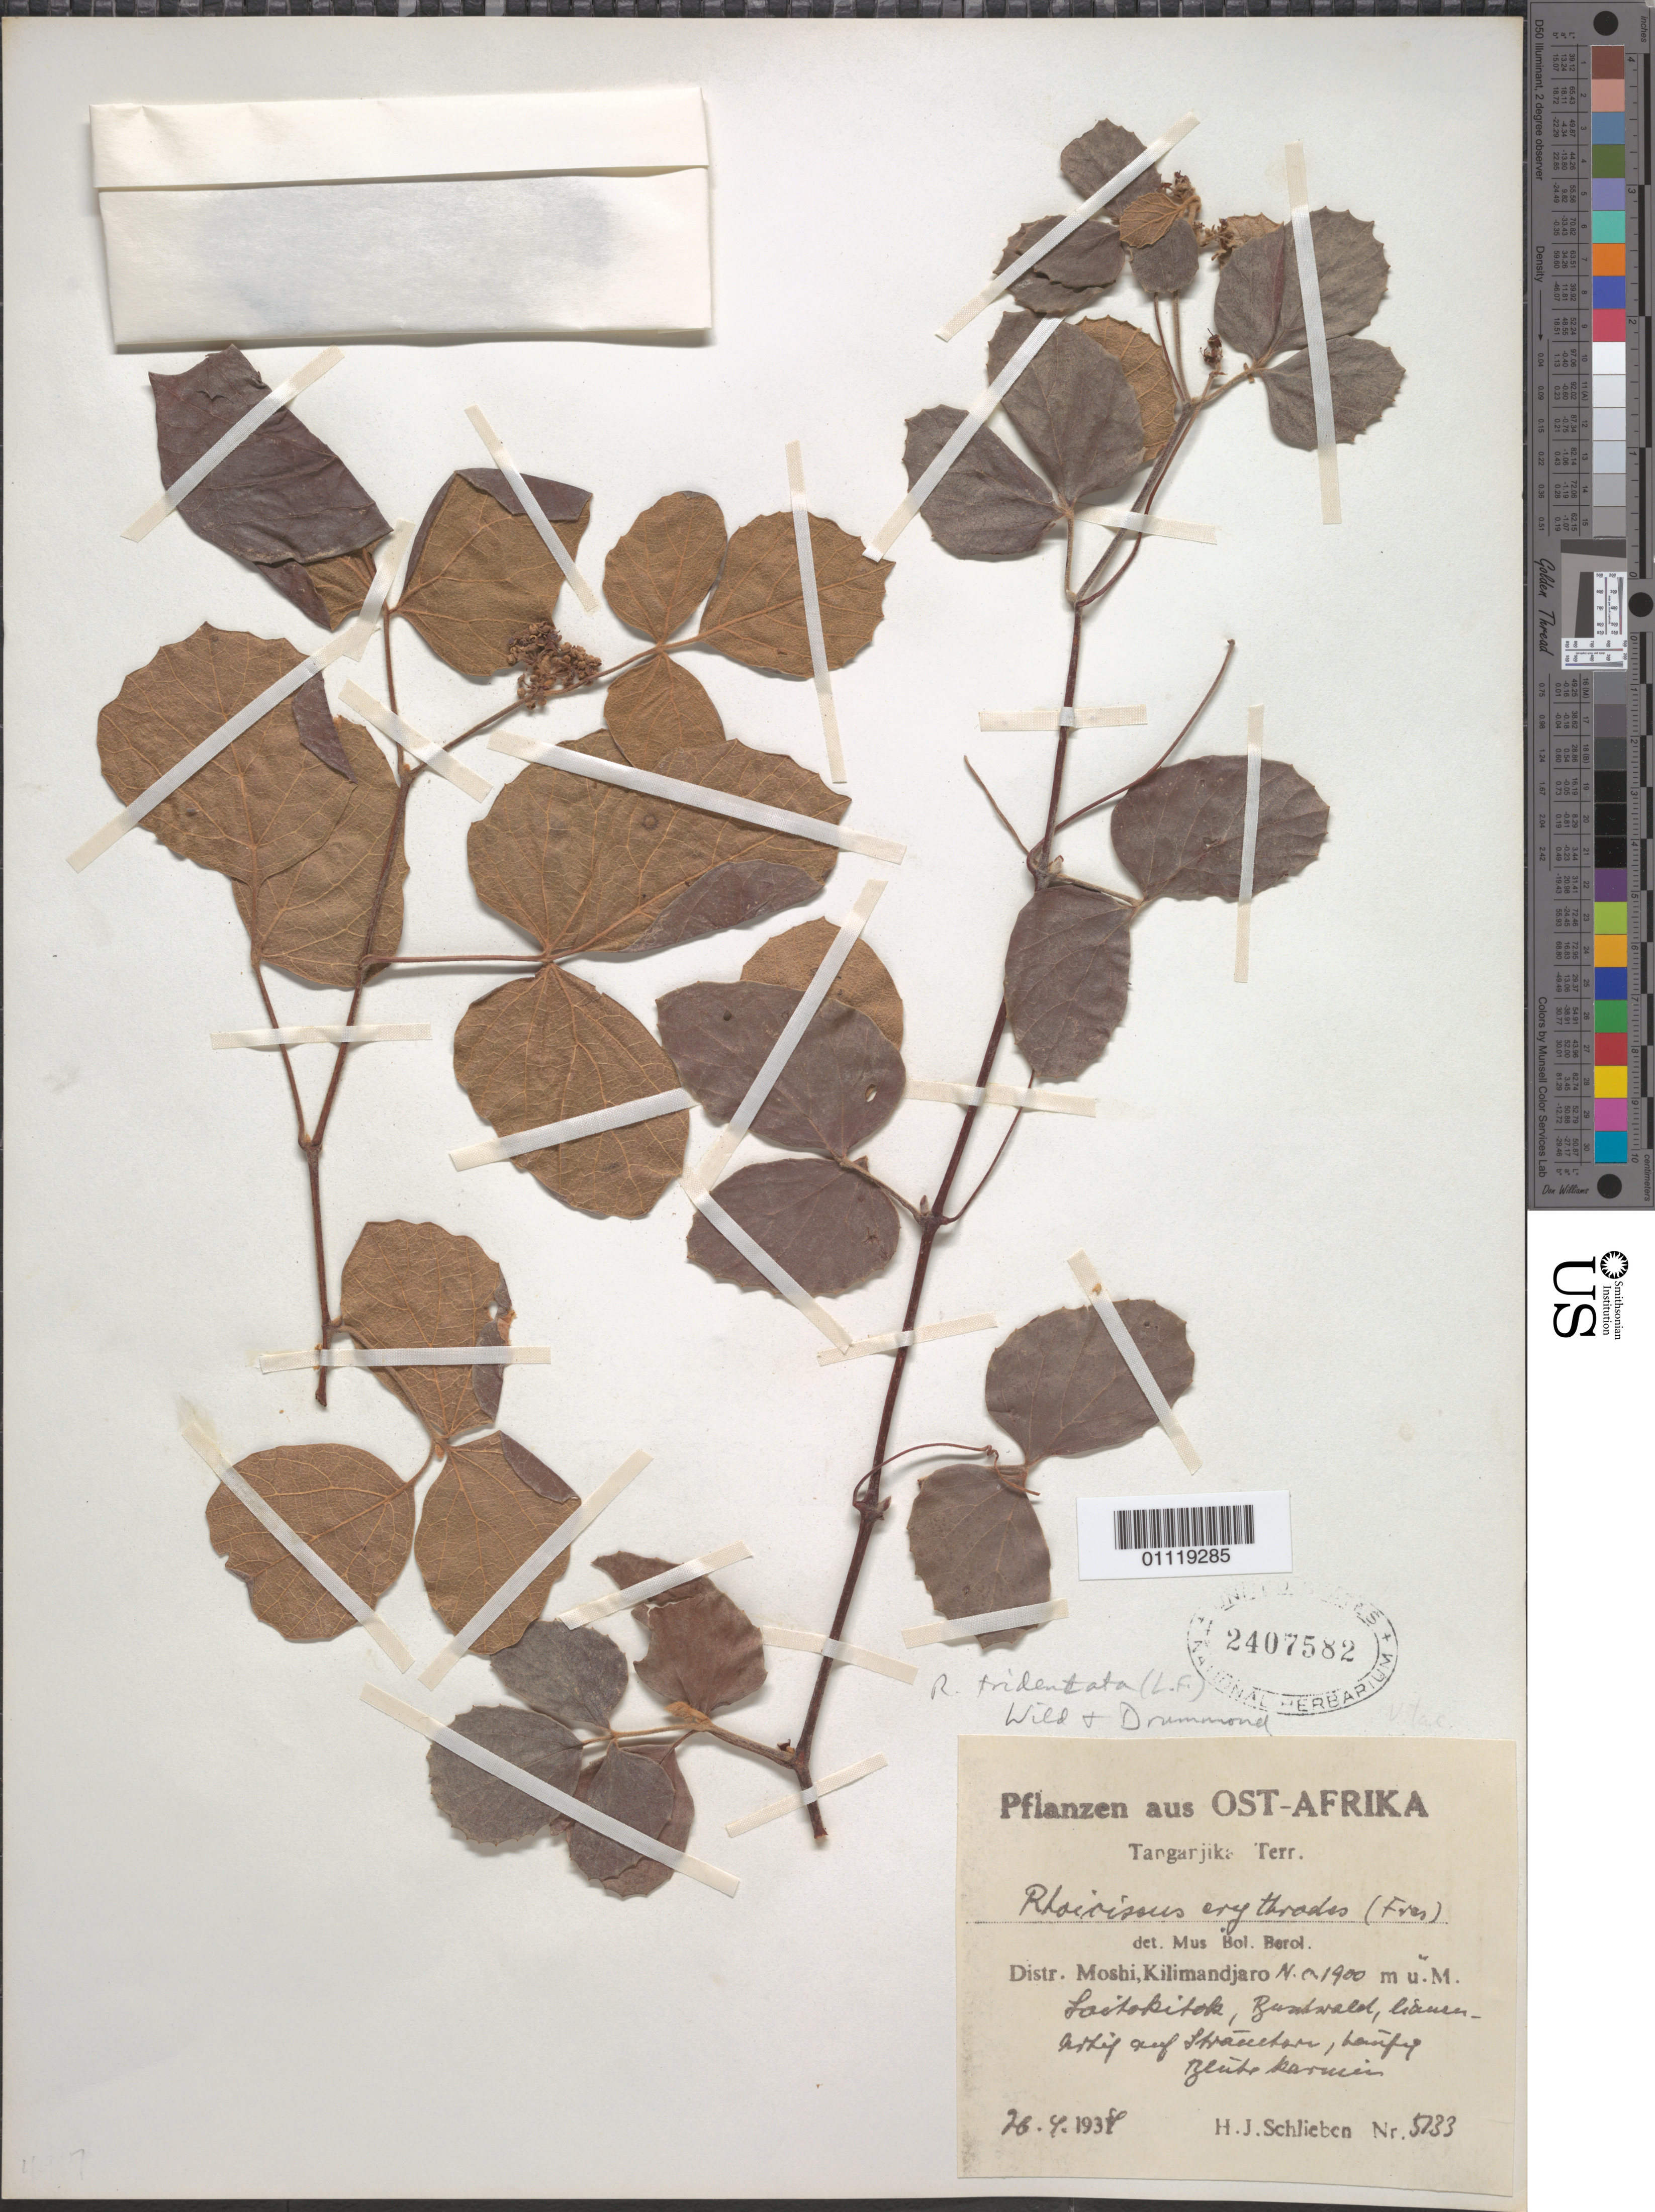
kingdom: Plantae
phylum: Tracheophyta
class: Magnoliopsida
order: Vitales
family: Vitaceae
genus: Rhoicissus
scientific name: Rhoicissus tridentata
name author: (L. f.) Wild & R.B. Drumm.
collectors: H. J. Schlieben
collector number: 5733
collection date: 1934-04-26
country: Tanzania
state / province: Kilimanjaro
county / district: Moshi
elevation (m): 1900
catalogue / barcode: US 2407582